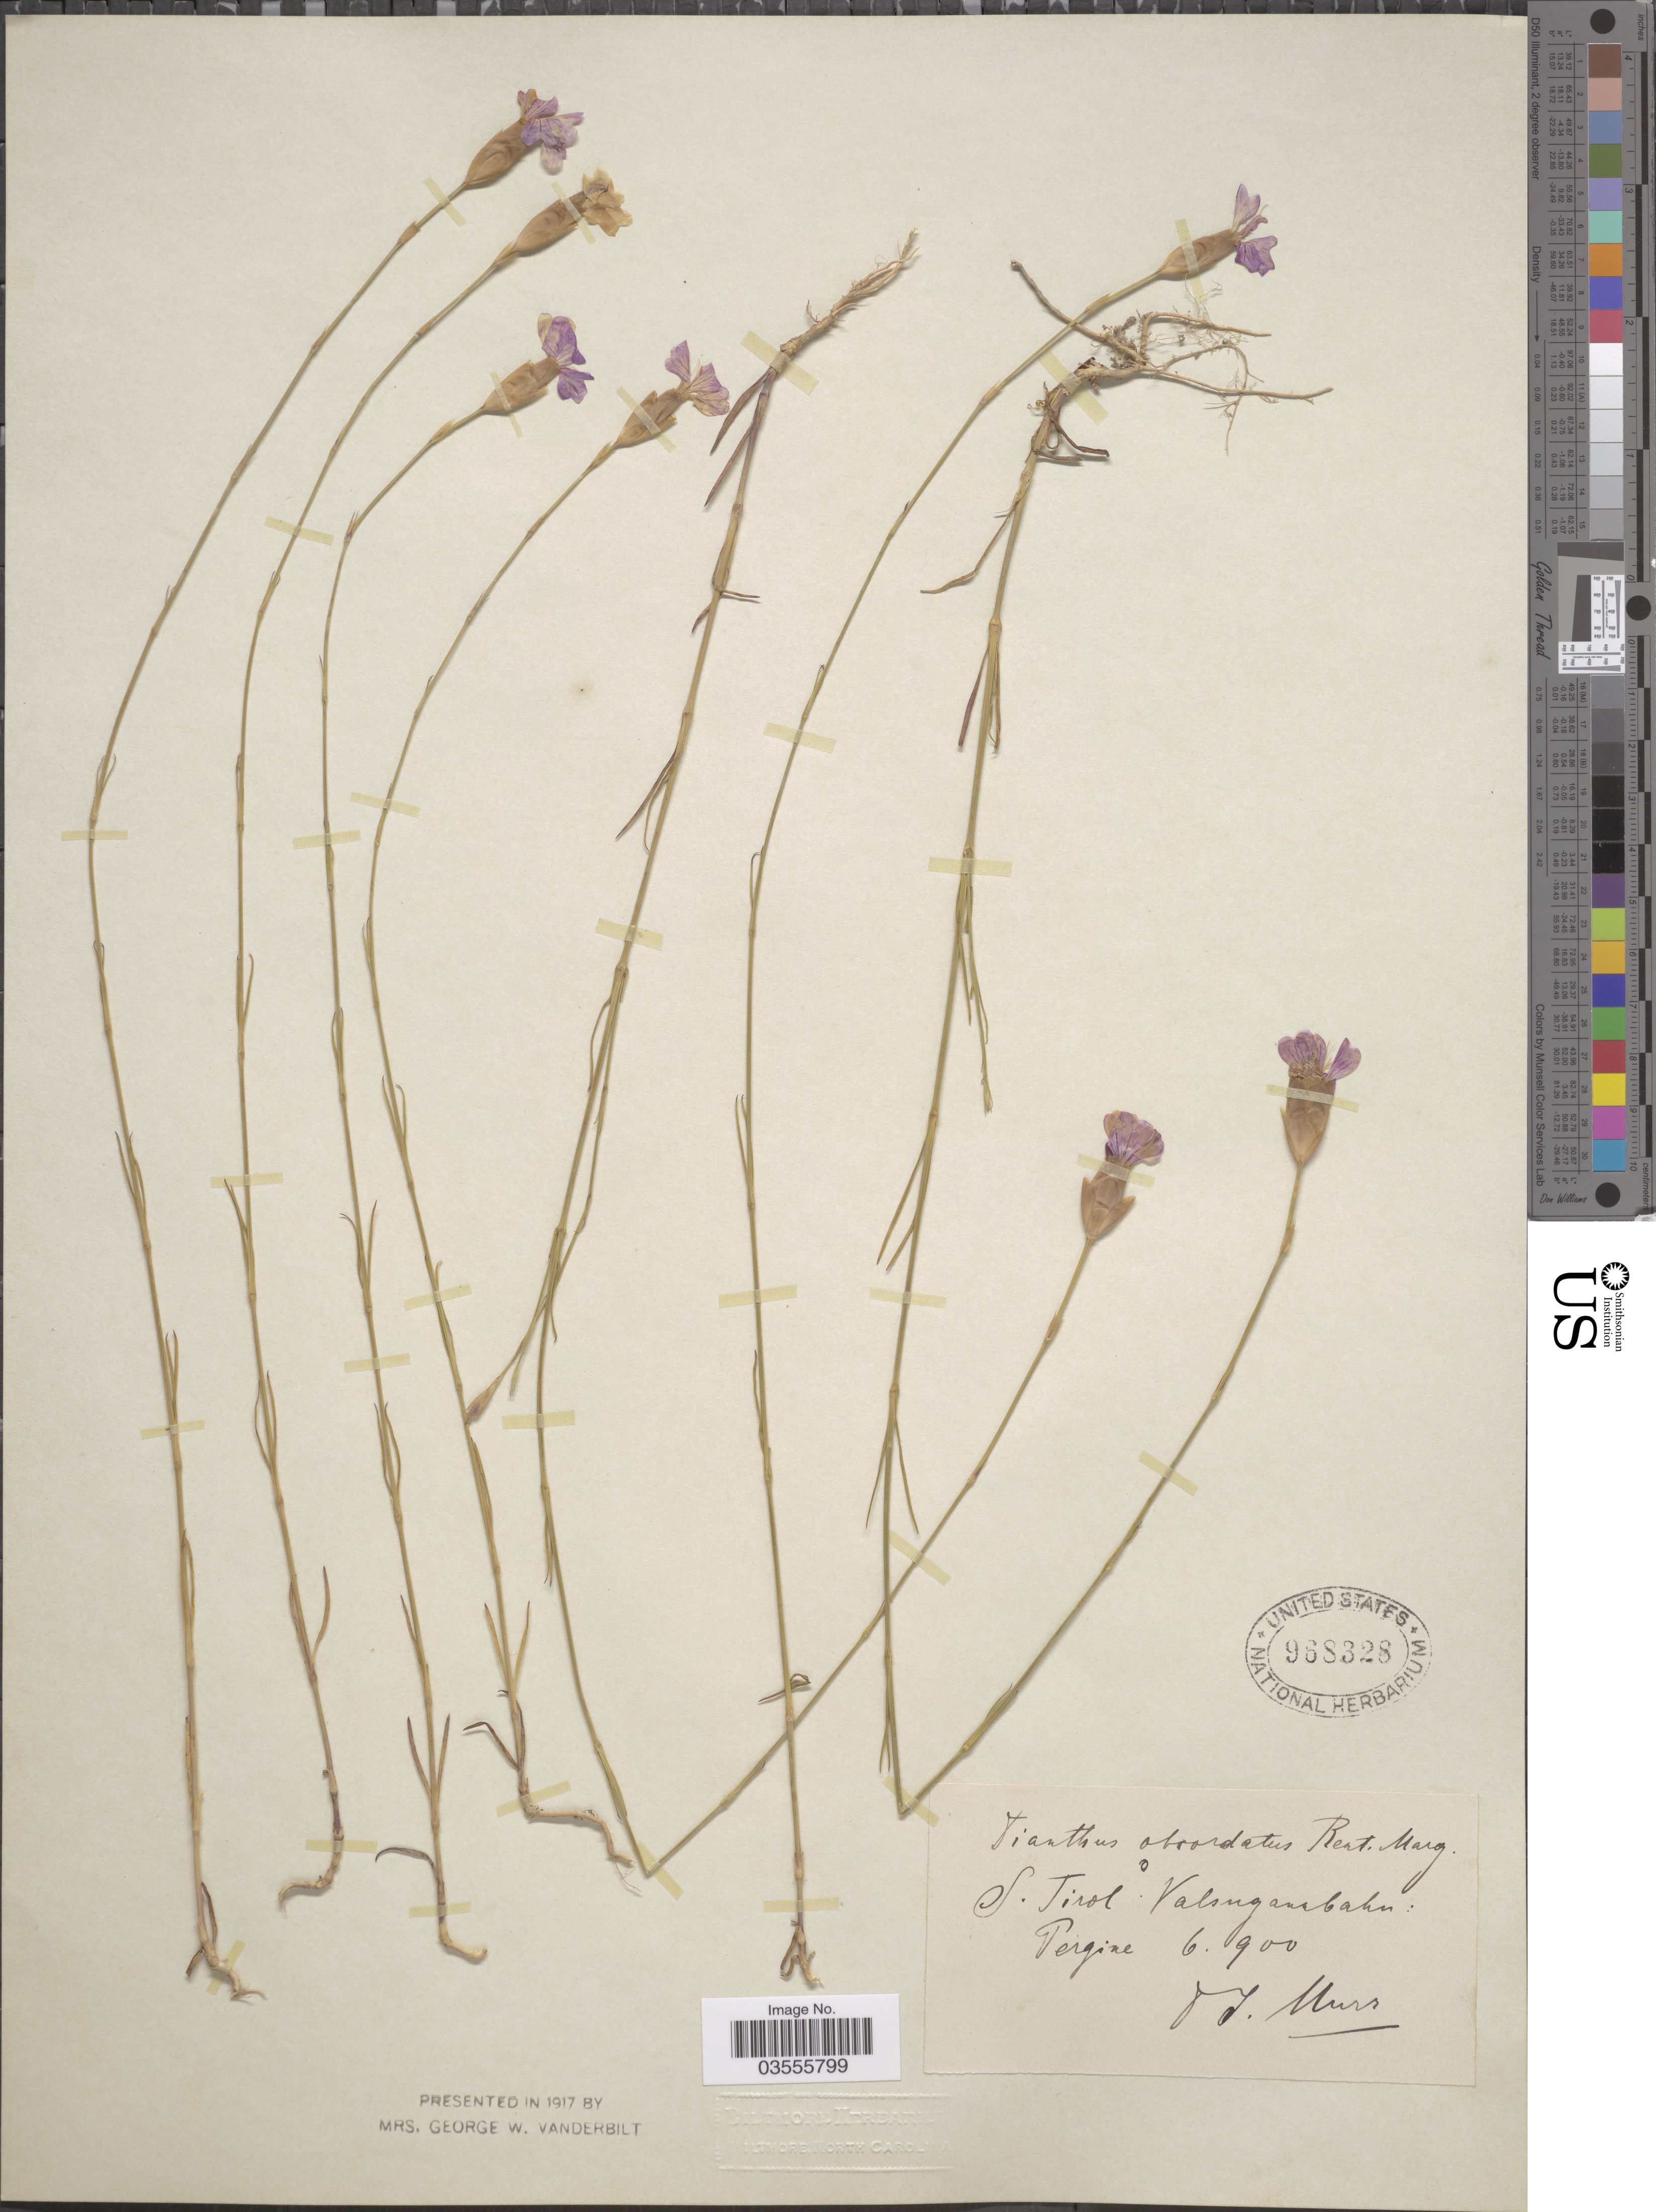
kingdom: Plantae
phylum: Tracheophyta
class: Magnoliopsida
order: Caryophyllales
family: Caryophyllaceae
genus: Petrorhagia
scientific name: Petrorhagia obcordata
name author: (Margot & Reut.) P.W. Ball & Heywood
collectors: T. Murr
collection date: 1900-06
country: Italy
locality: S. Tirol. Valsuganabahn. Pergine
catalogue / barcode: US 968328